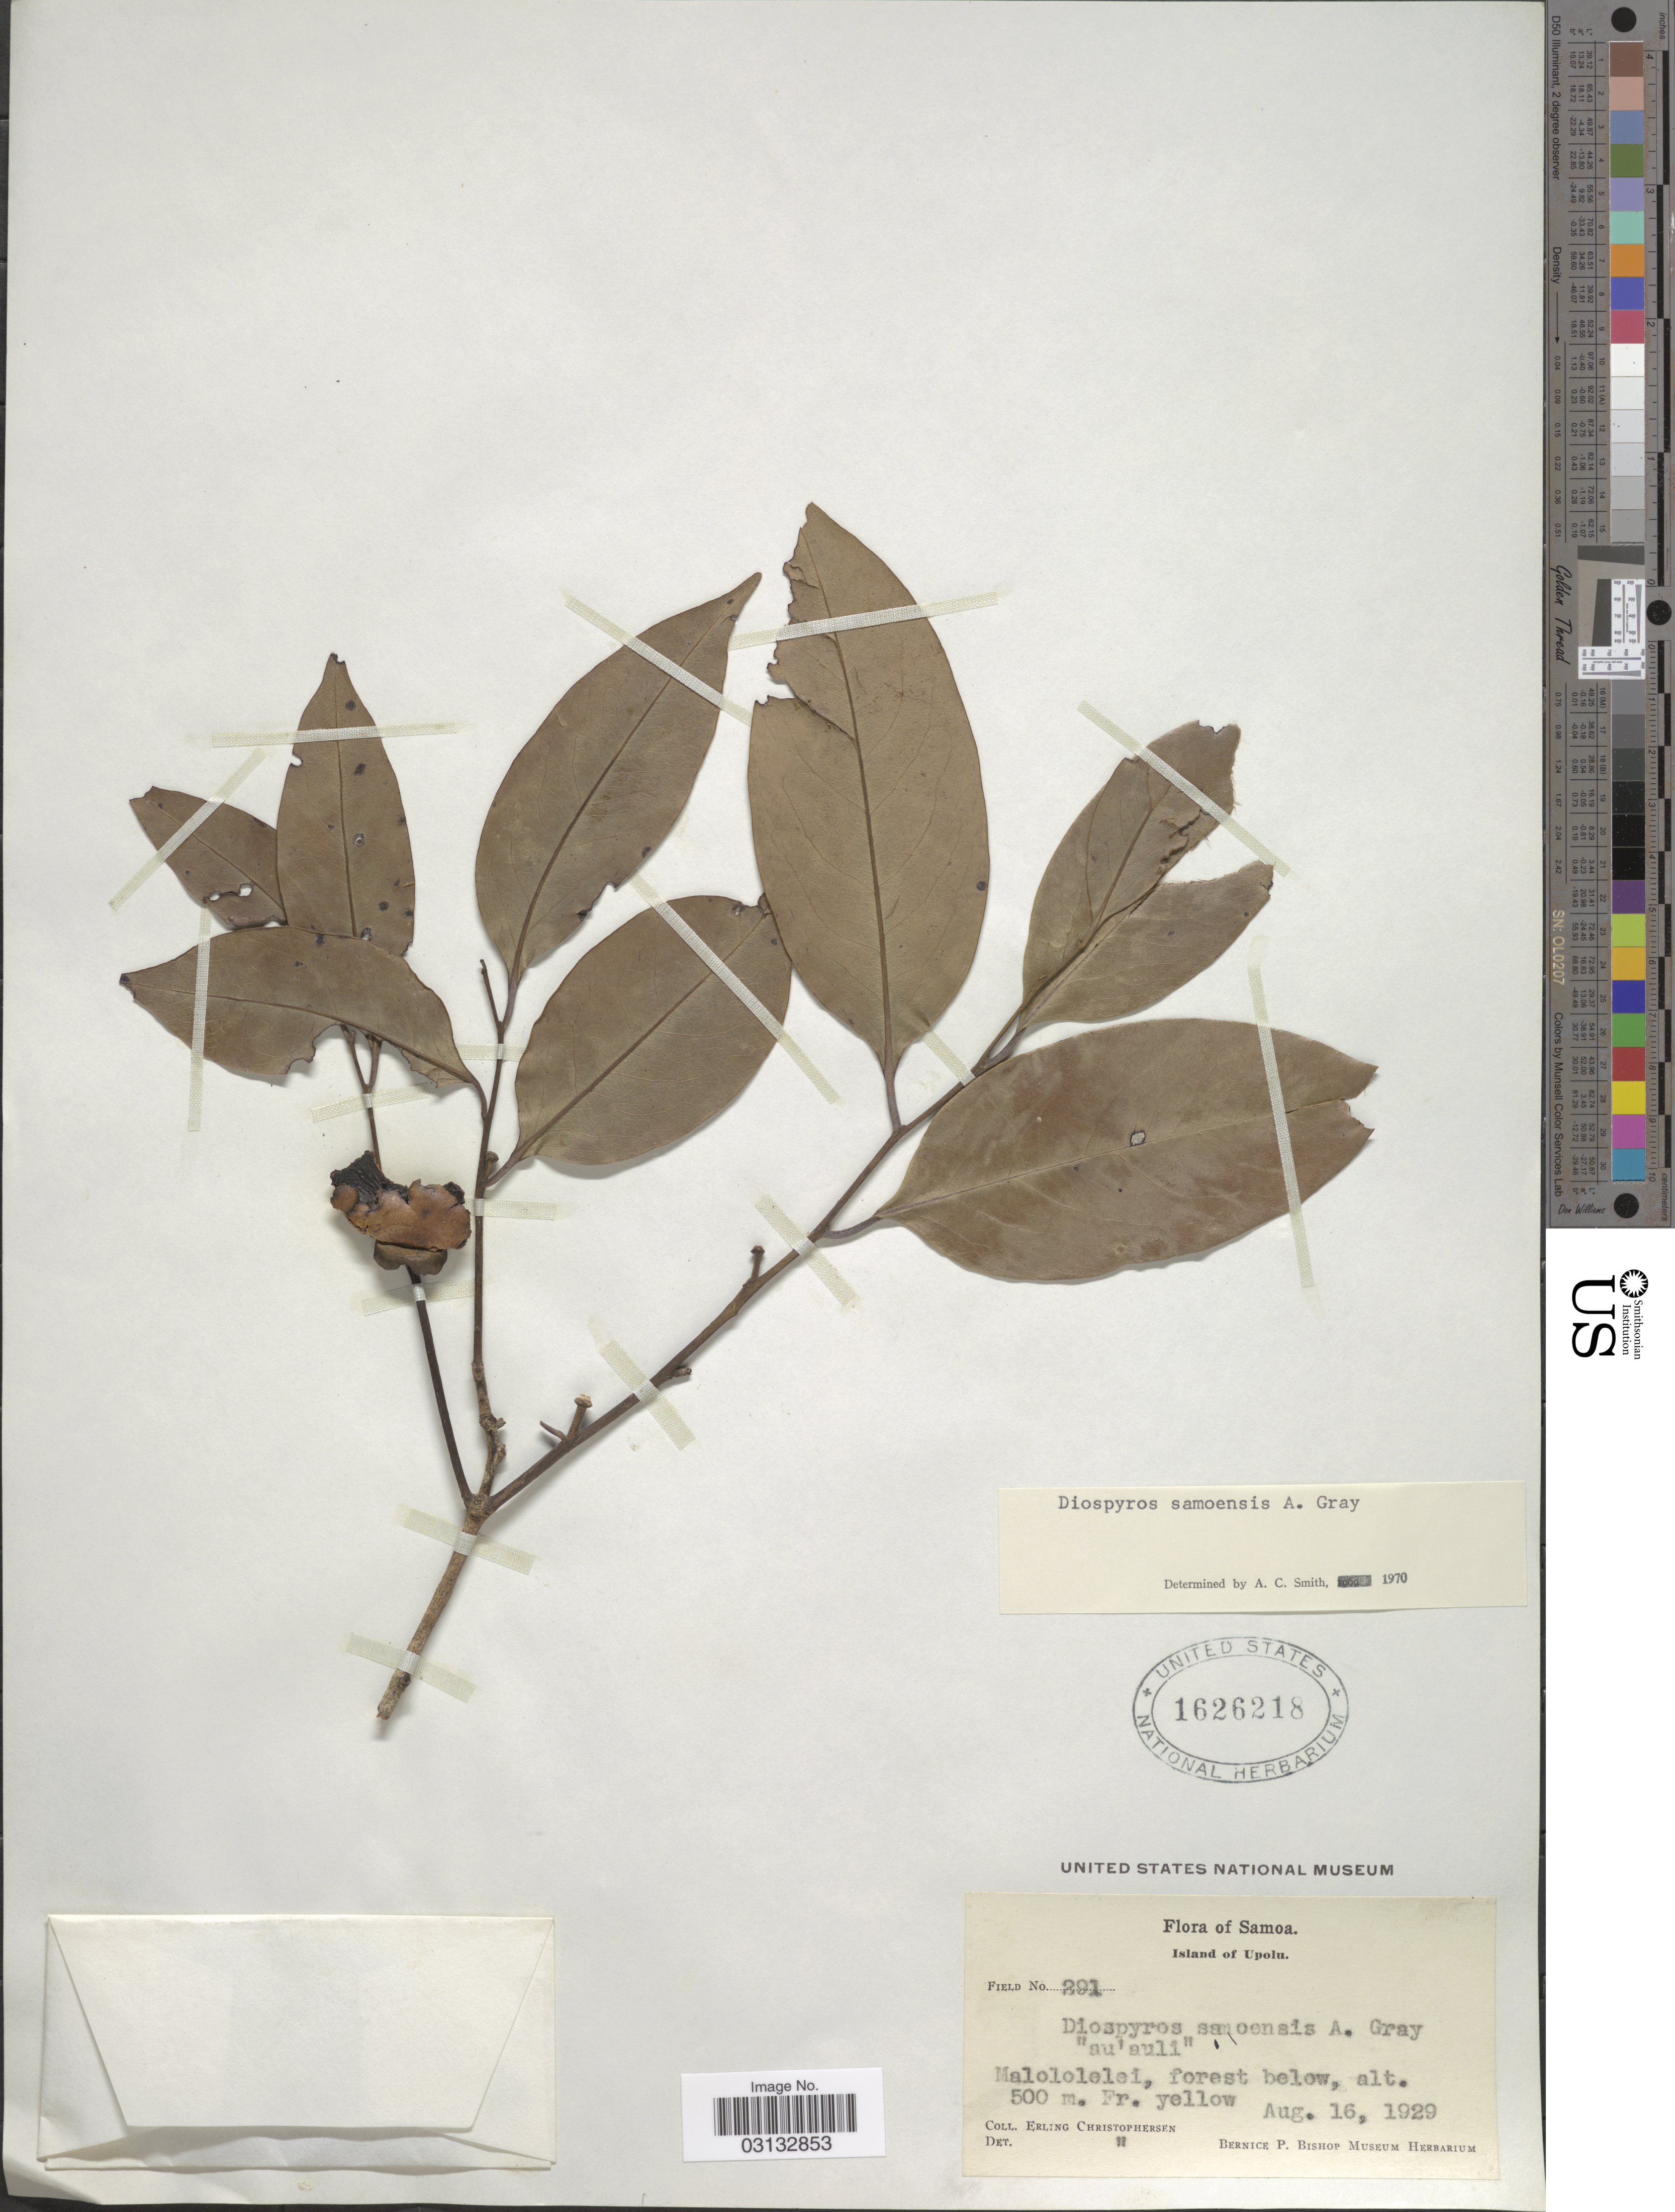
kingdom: Plantae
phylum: Tracheophyta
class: Magnoliopsida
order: Ericales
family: Ebenaceae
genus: Diospyros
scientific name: Diospyros samoensis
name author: A. Gray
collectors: E. Christophersen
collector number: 291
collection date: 1929-08-16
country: Samoa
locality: Samoa, Island of Upolu, Malololelei.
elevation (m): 500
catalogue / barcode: US 1626218